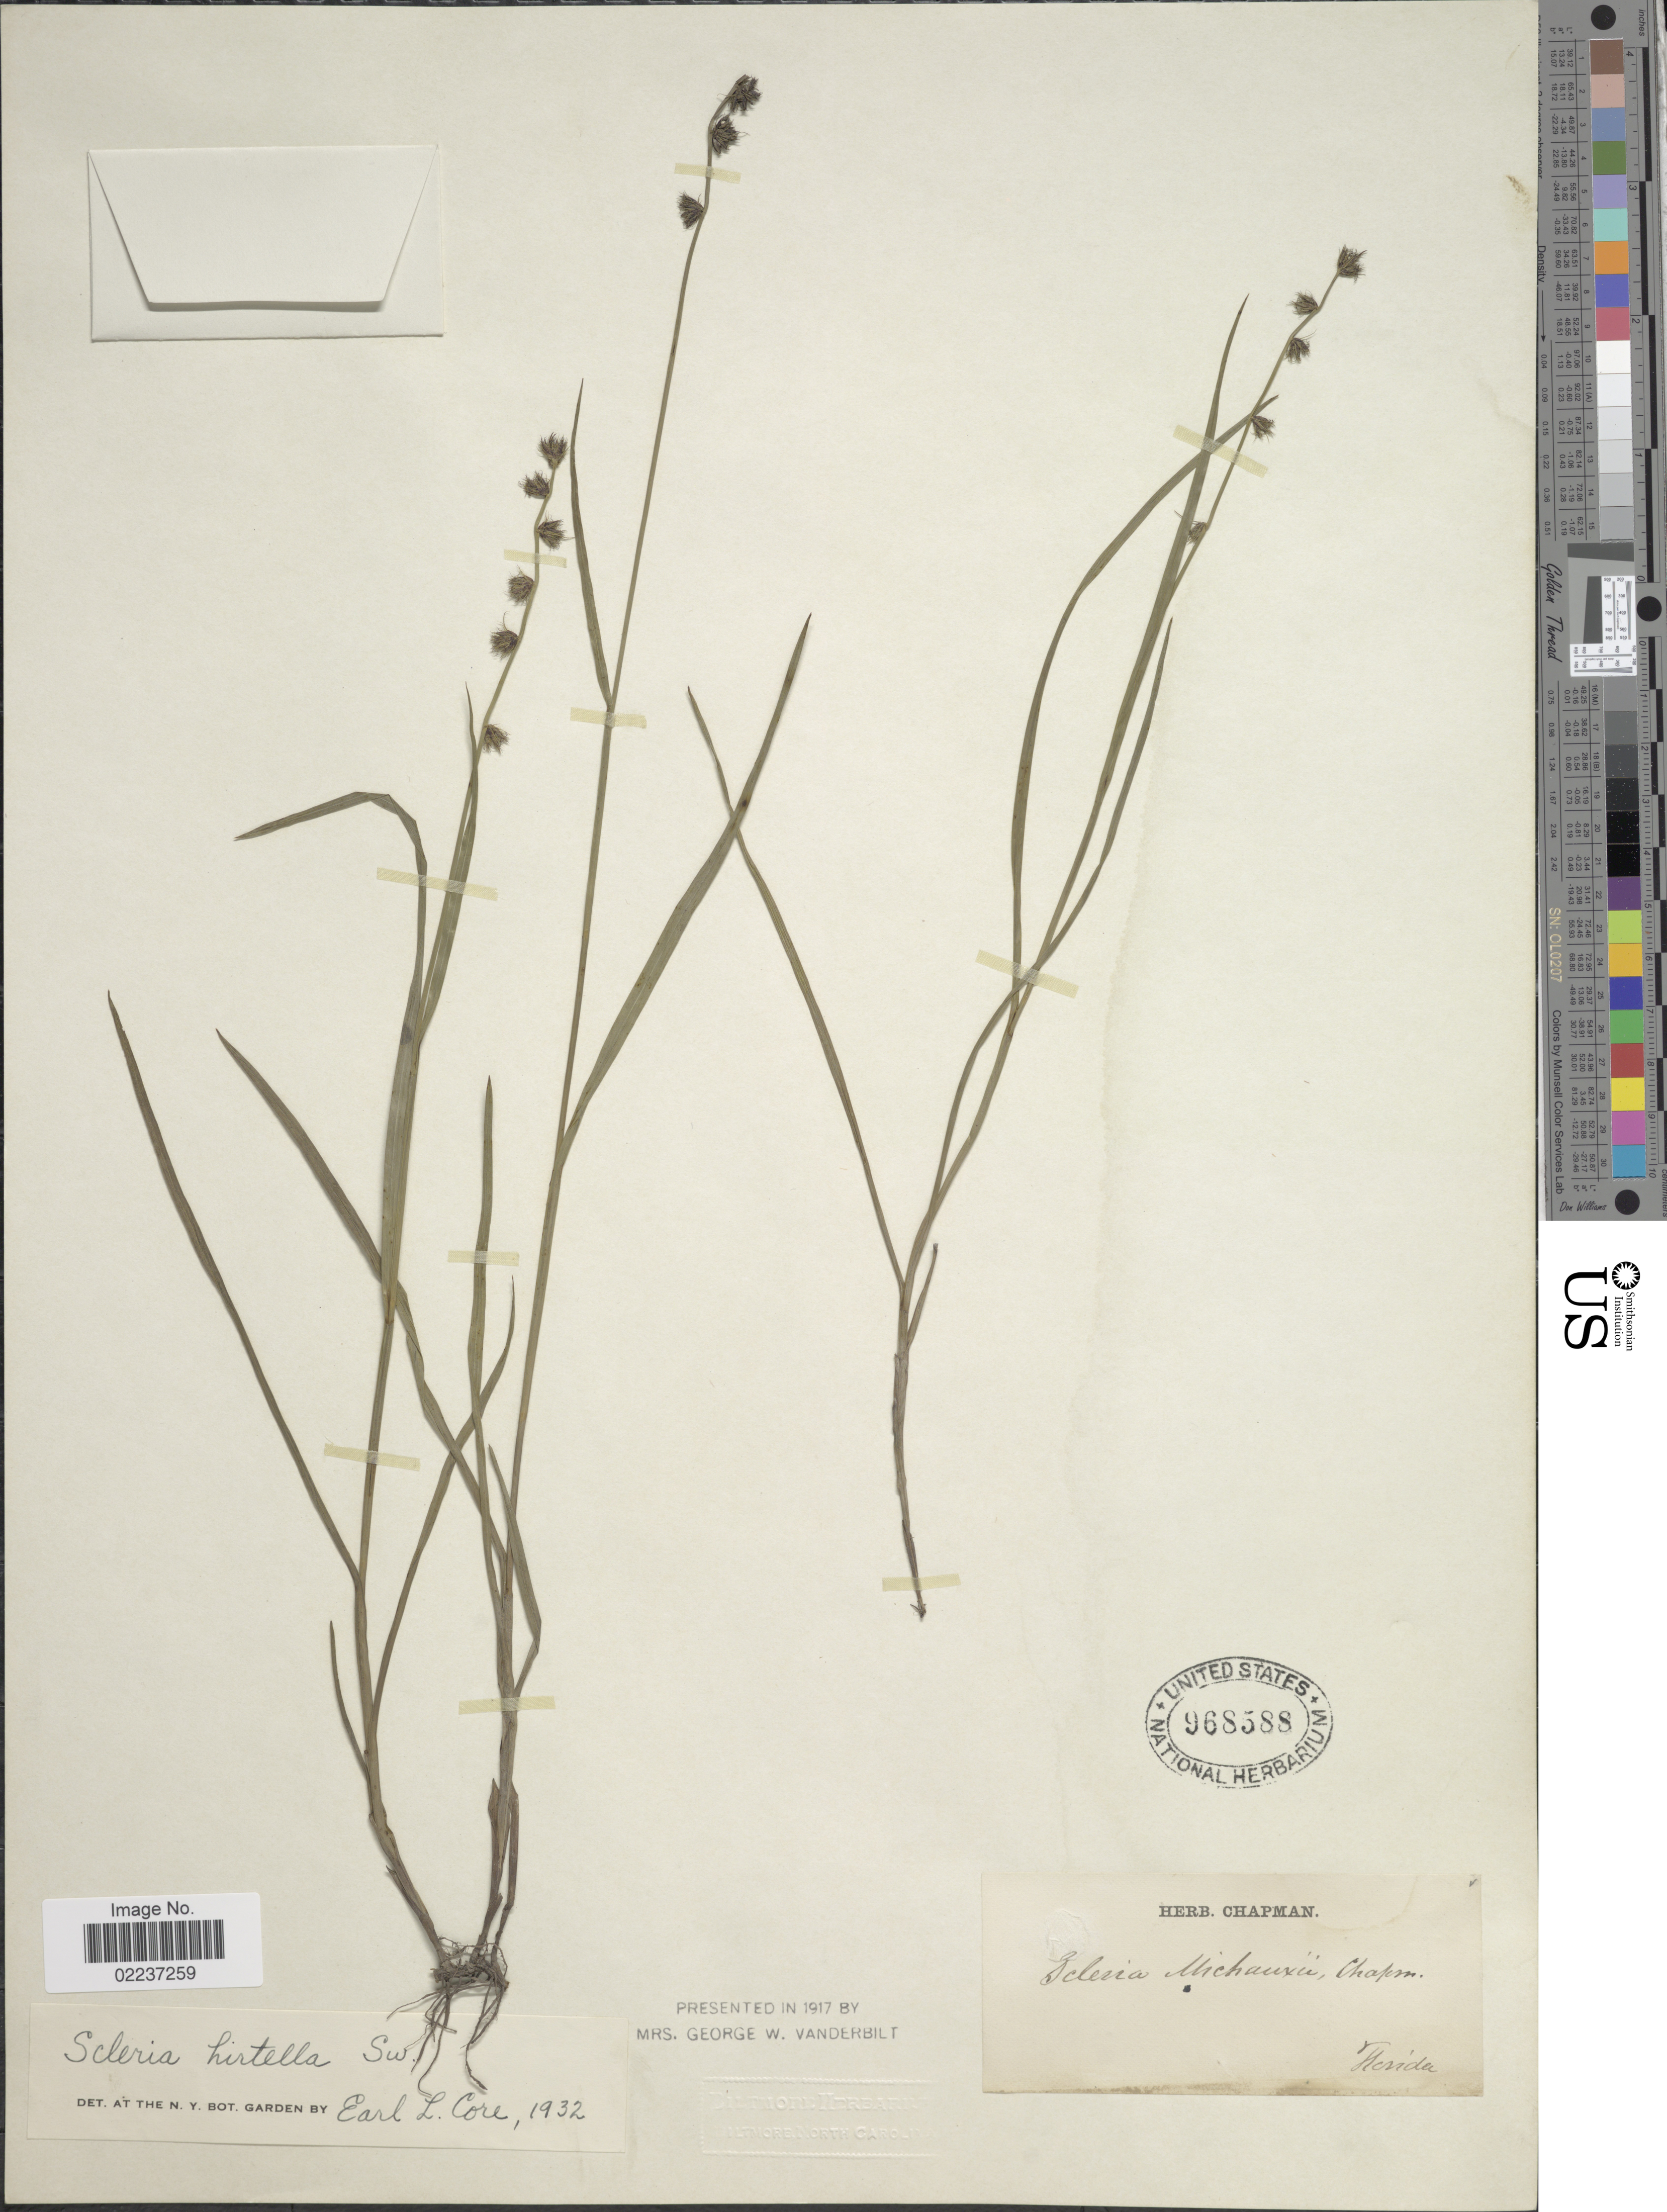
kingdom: Plantae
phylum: Tracheophyta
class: Liliopsida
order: Poales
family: Cyperaceae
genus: Scleria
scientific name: Scleria hirtella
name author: Sw.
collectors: ex herb. Chapman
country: United States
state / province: Florida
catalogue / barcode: US 968588